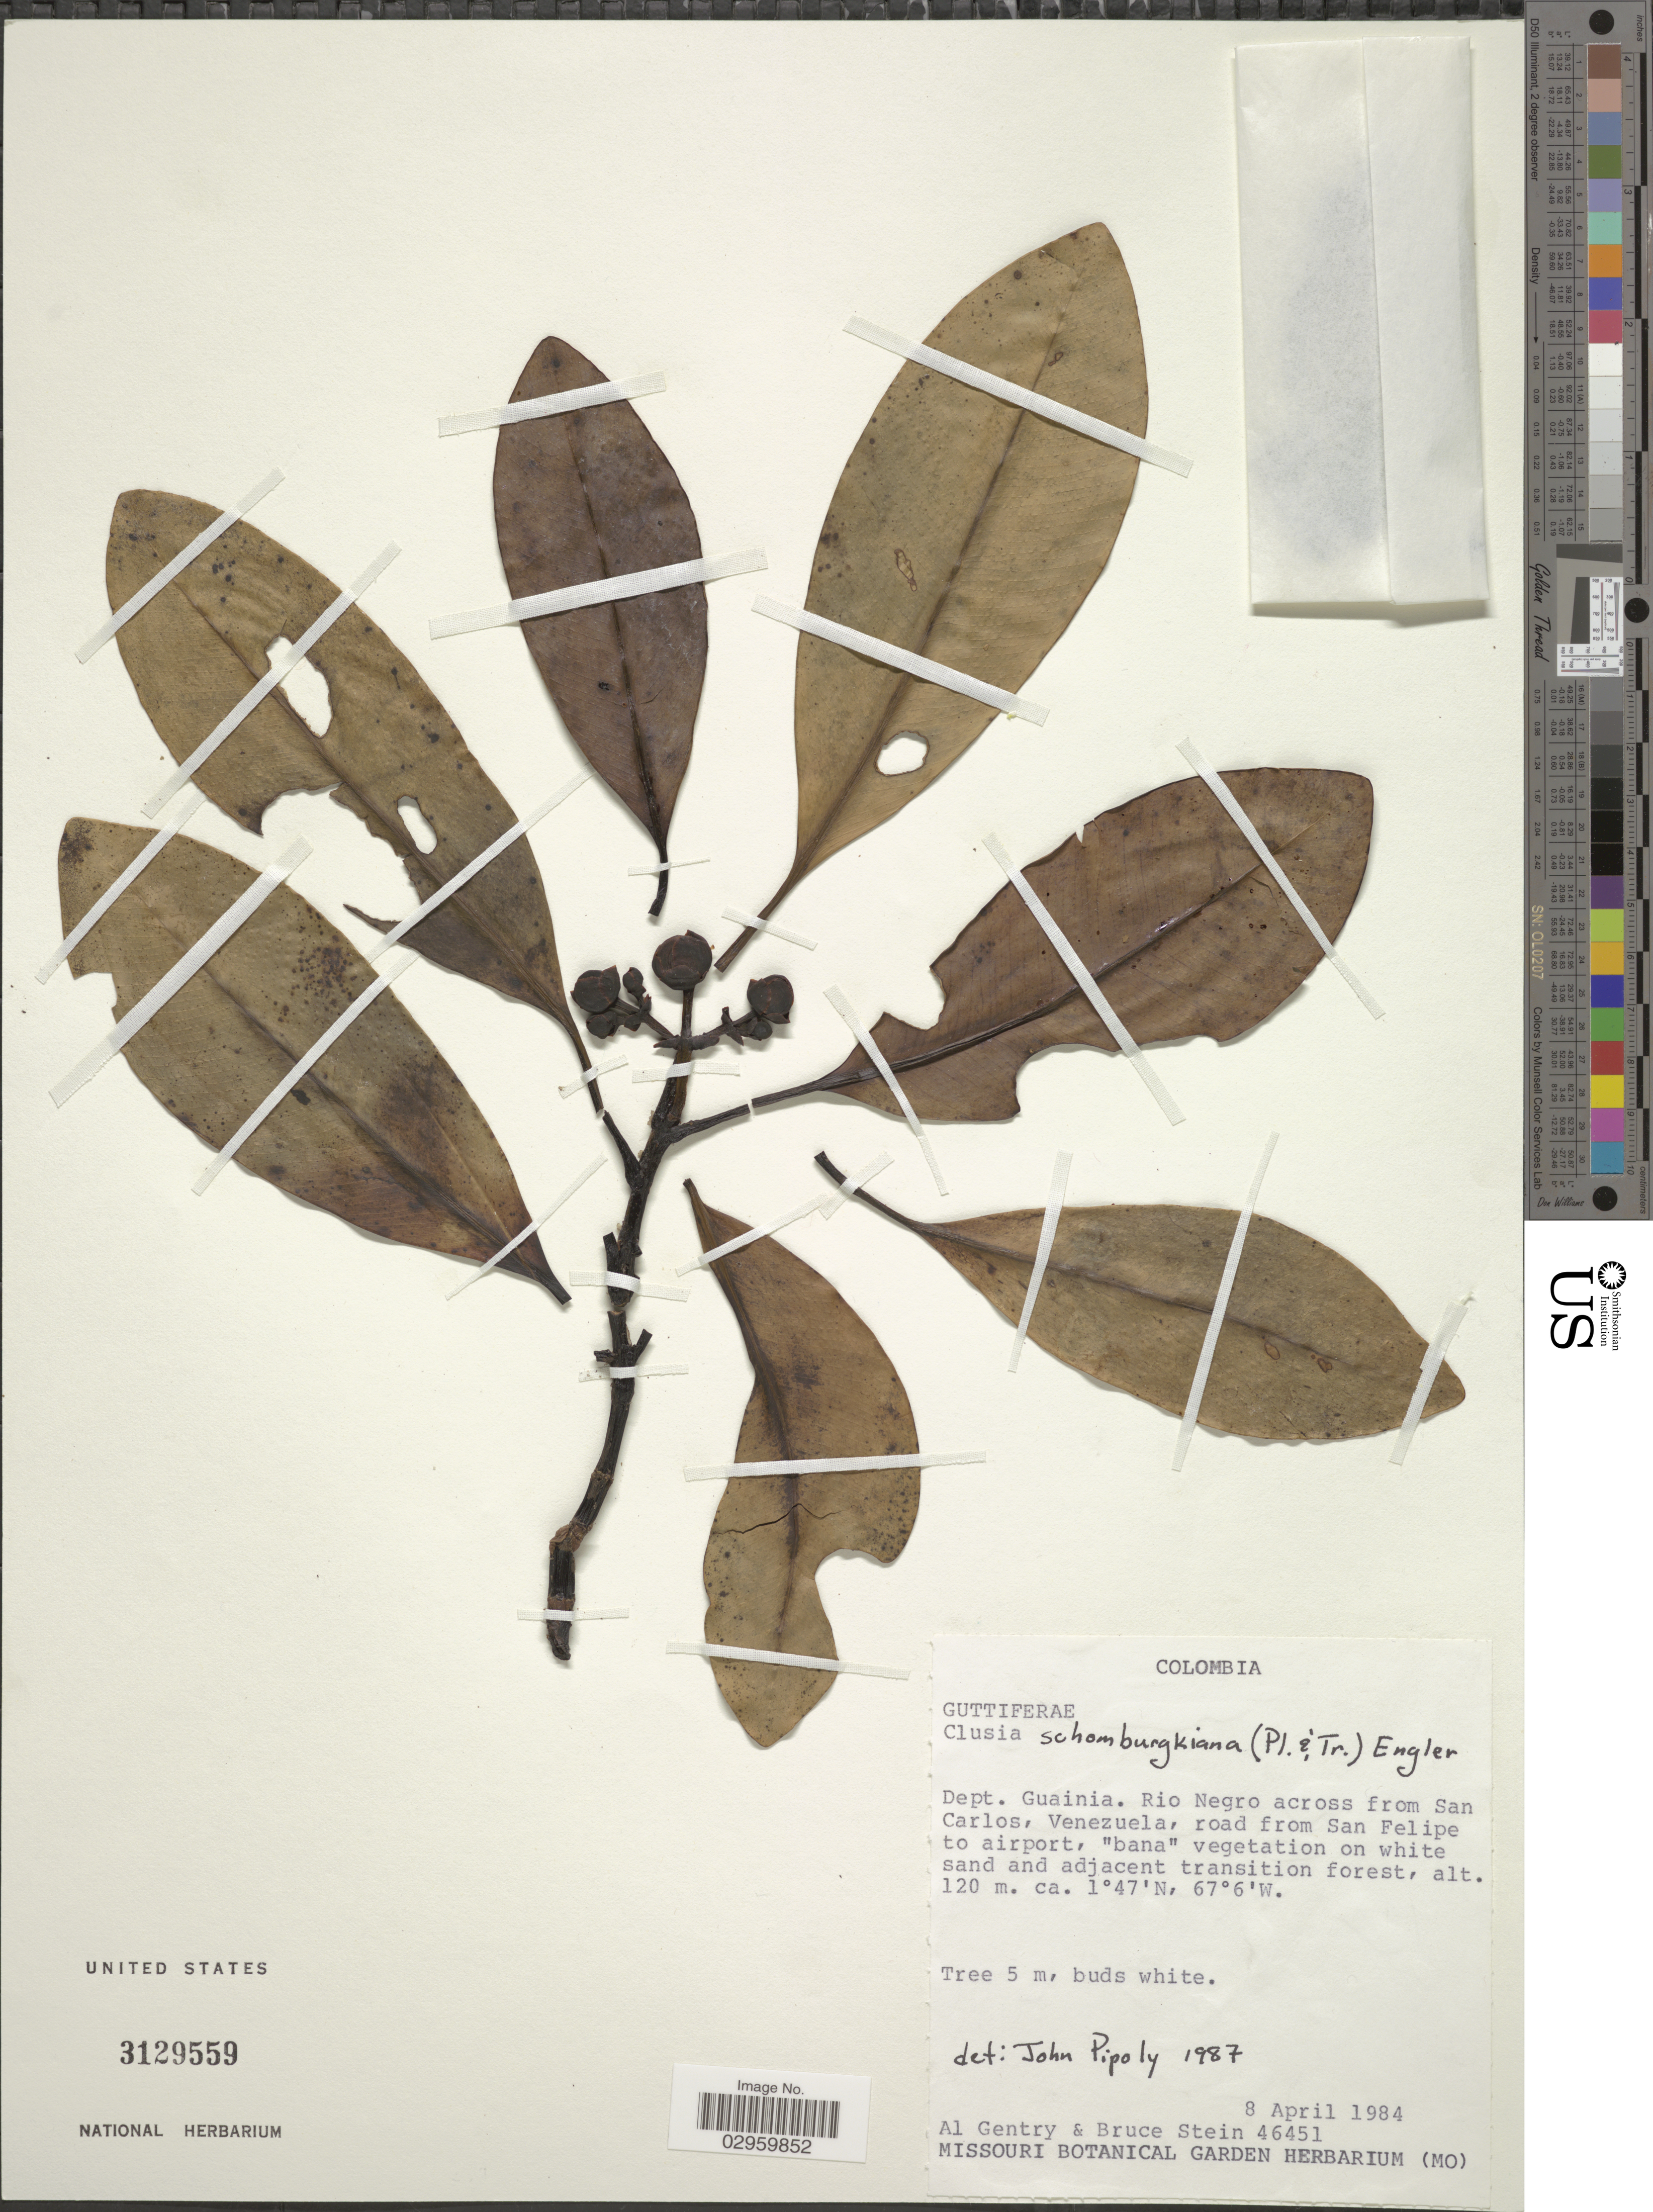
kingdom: Plantae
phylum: Tracheophyta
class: Magnoliopsida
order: Malpighiales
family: Clusiaceae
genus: Clusia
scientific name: Clusia schomburgkiana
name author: (Planch. & Triana) Benth. ex Engl.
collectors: A. H. Gentry & B. Stein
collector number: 46451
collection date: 1984-04-08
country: Colombia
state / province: Guainía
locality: Dept. Guainia. Rio Negro across from San Carlos, Venezuela, road from San Felipe to airport.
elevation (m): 120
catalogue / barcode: US 3129559